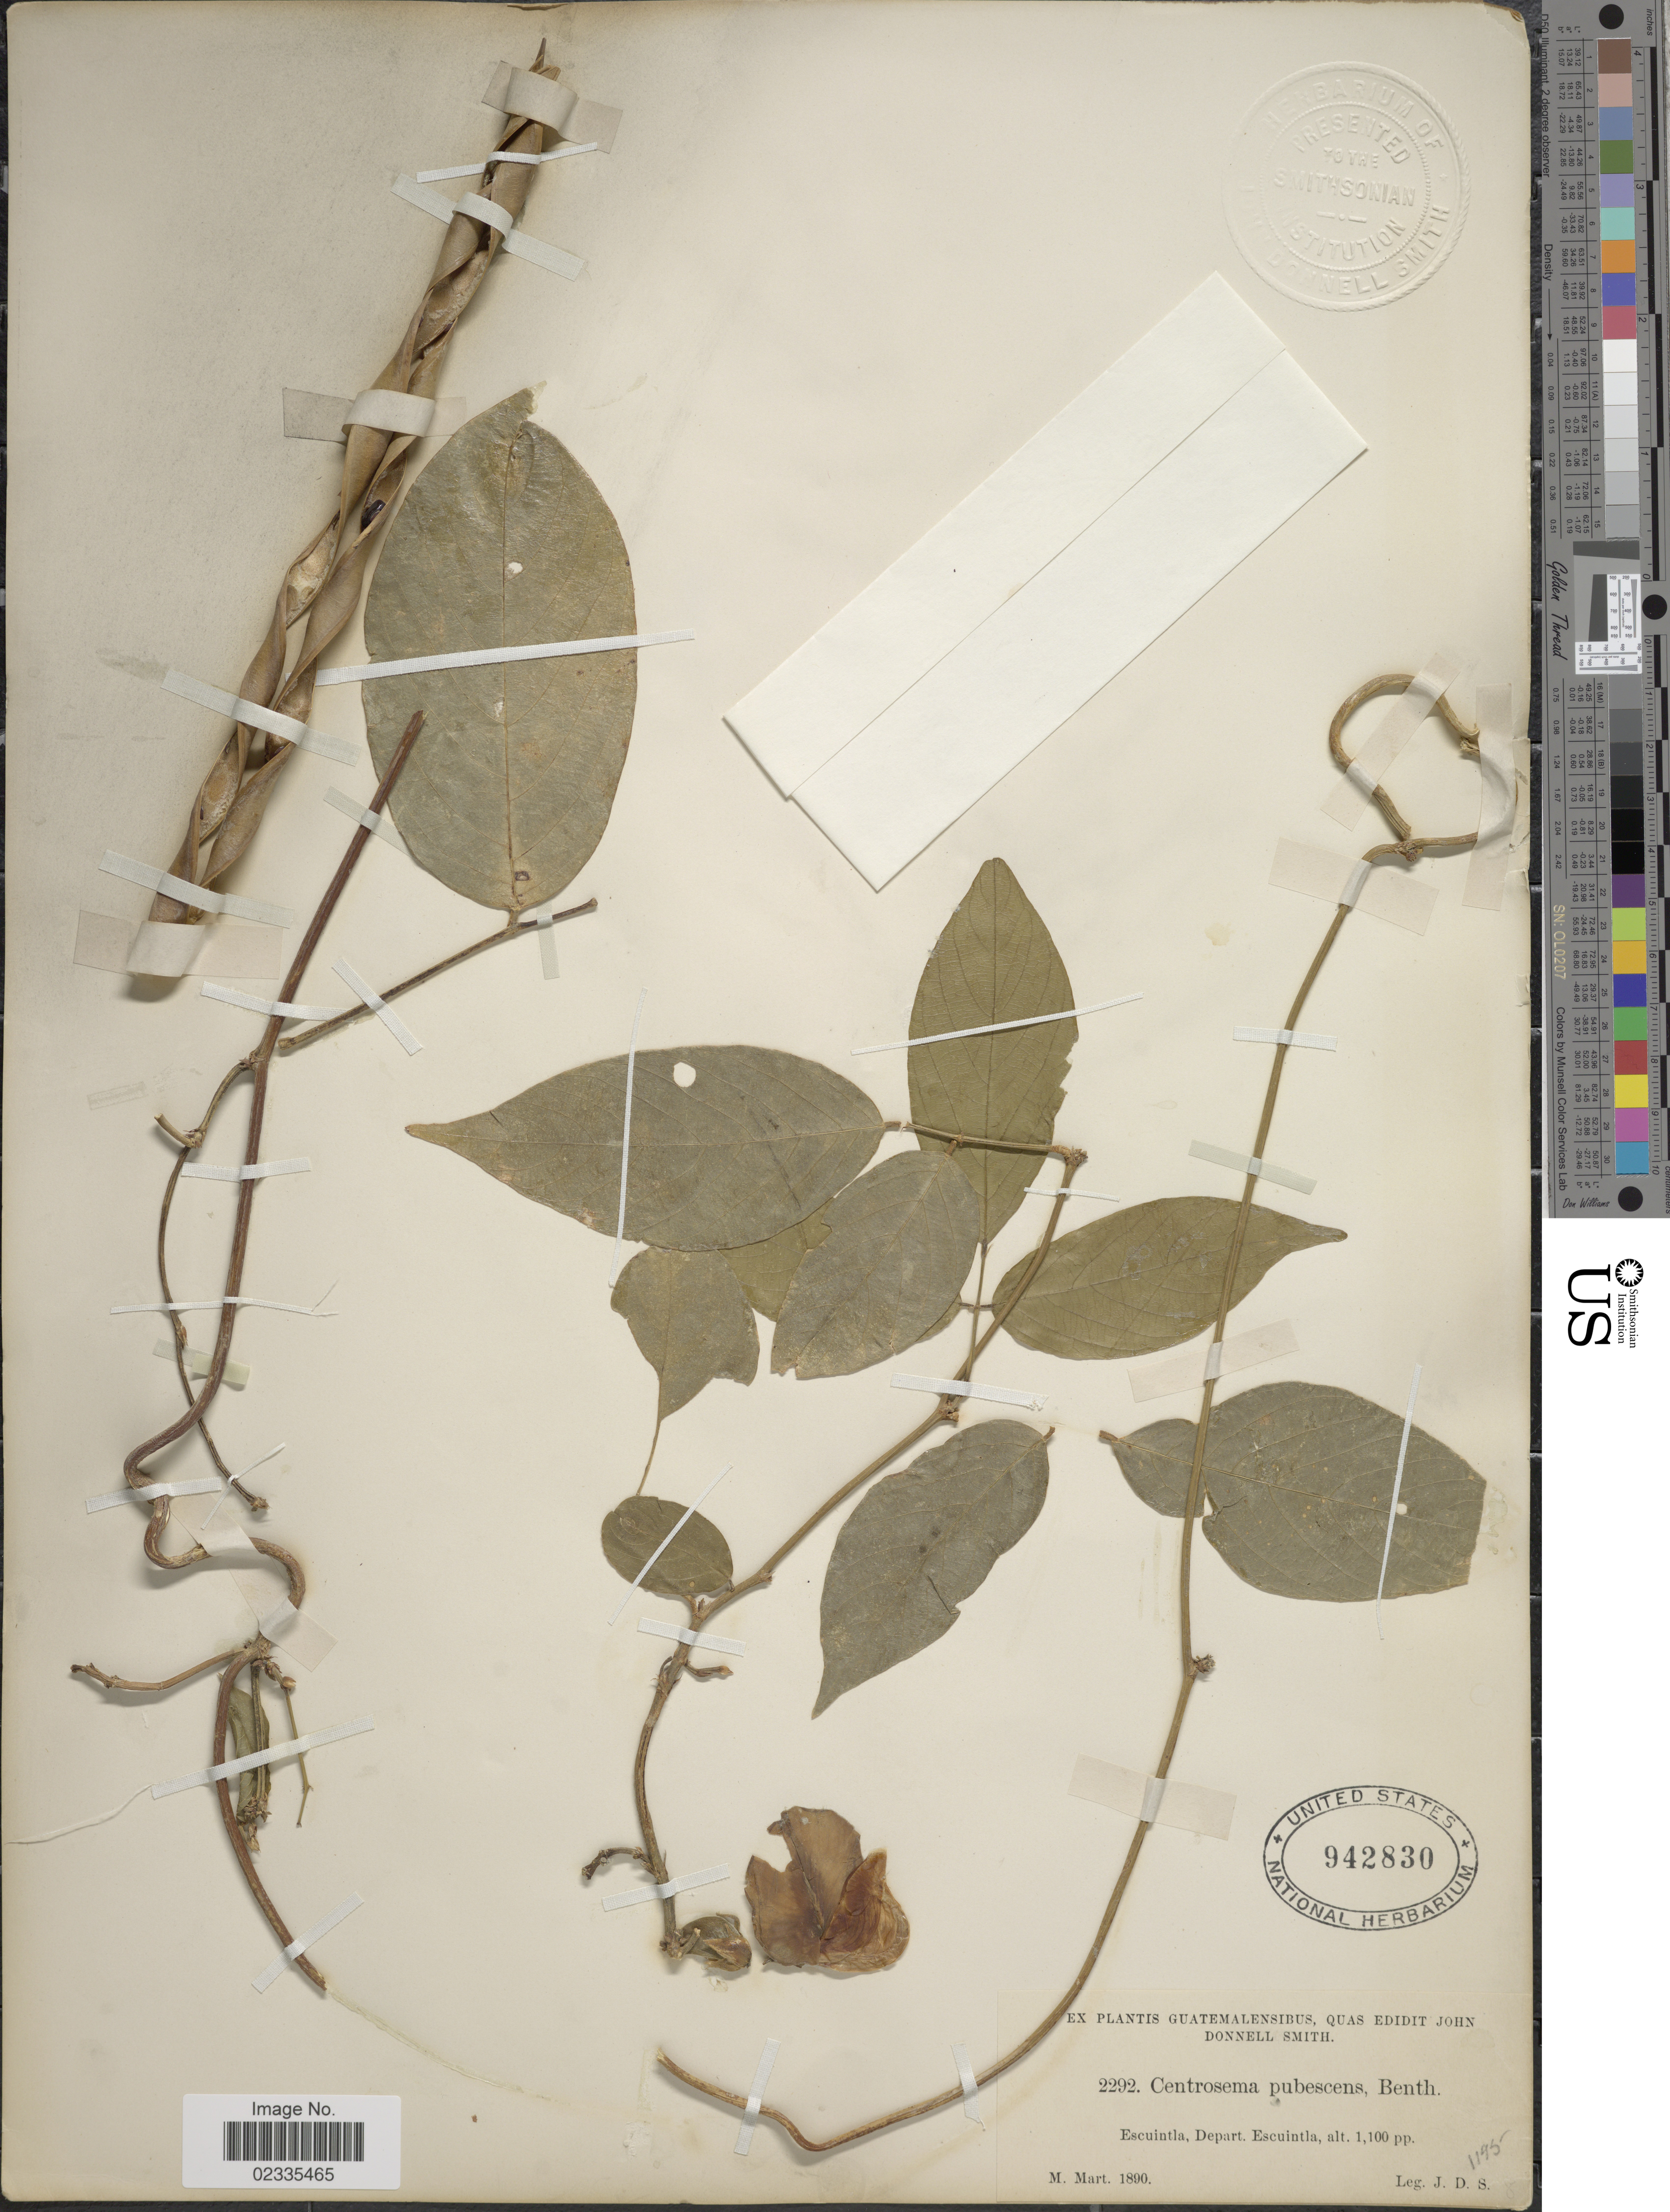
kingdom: Plantae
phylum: Tracheophyta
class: Magnoliopsida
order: Fabales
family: Fabaceae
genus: Centrosema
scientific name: Centrosema pubescens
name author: Benth.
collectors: J. Donnell Smith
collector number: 2292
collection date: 1890-03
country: Guatemala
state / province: Escuintla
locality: Escuintla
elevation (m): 335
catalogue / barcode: US 942830